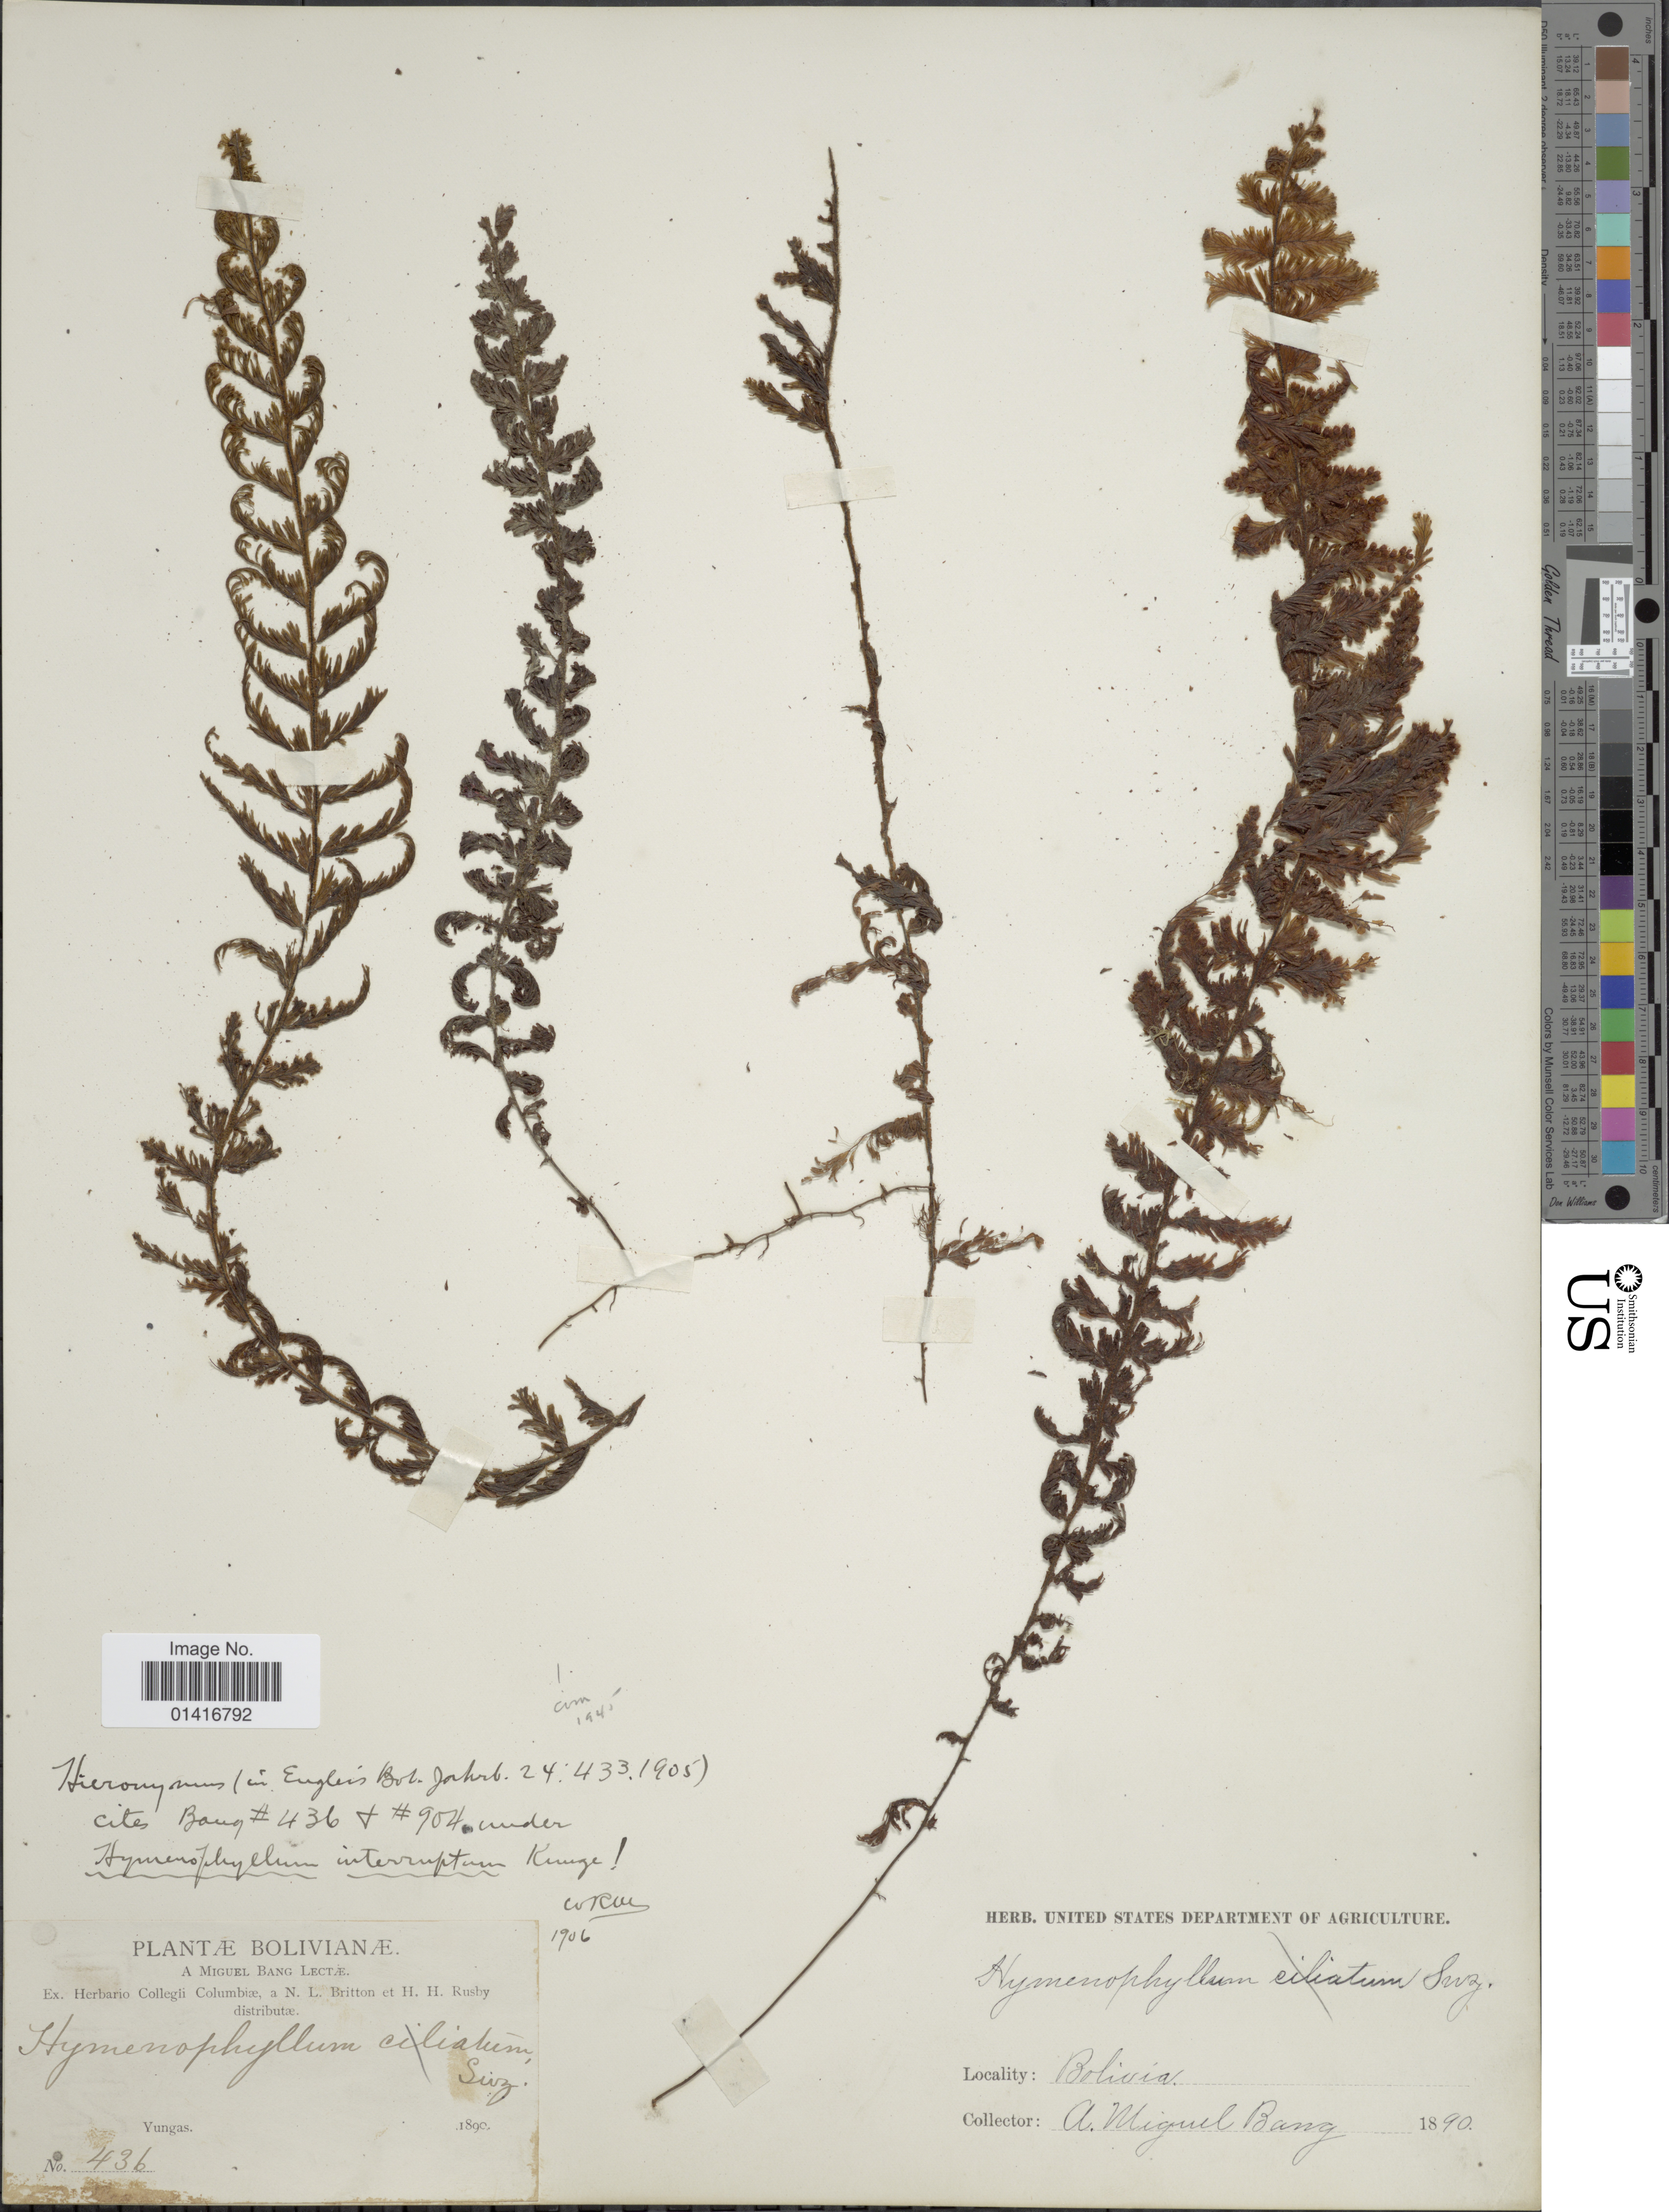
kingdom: Plantae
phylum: Tracheophyta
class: Polypodiopsida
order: Hymenophyllales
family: Hymenophyllaceae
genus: Hymenophyllum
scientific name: Hymenophyllum plumieri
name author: Hook. & Grev.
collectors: M. Bang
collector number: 436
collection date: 1890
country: Bolivia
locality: Yungas